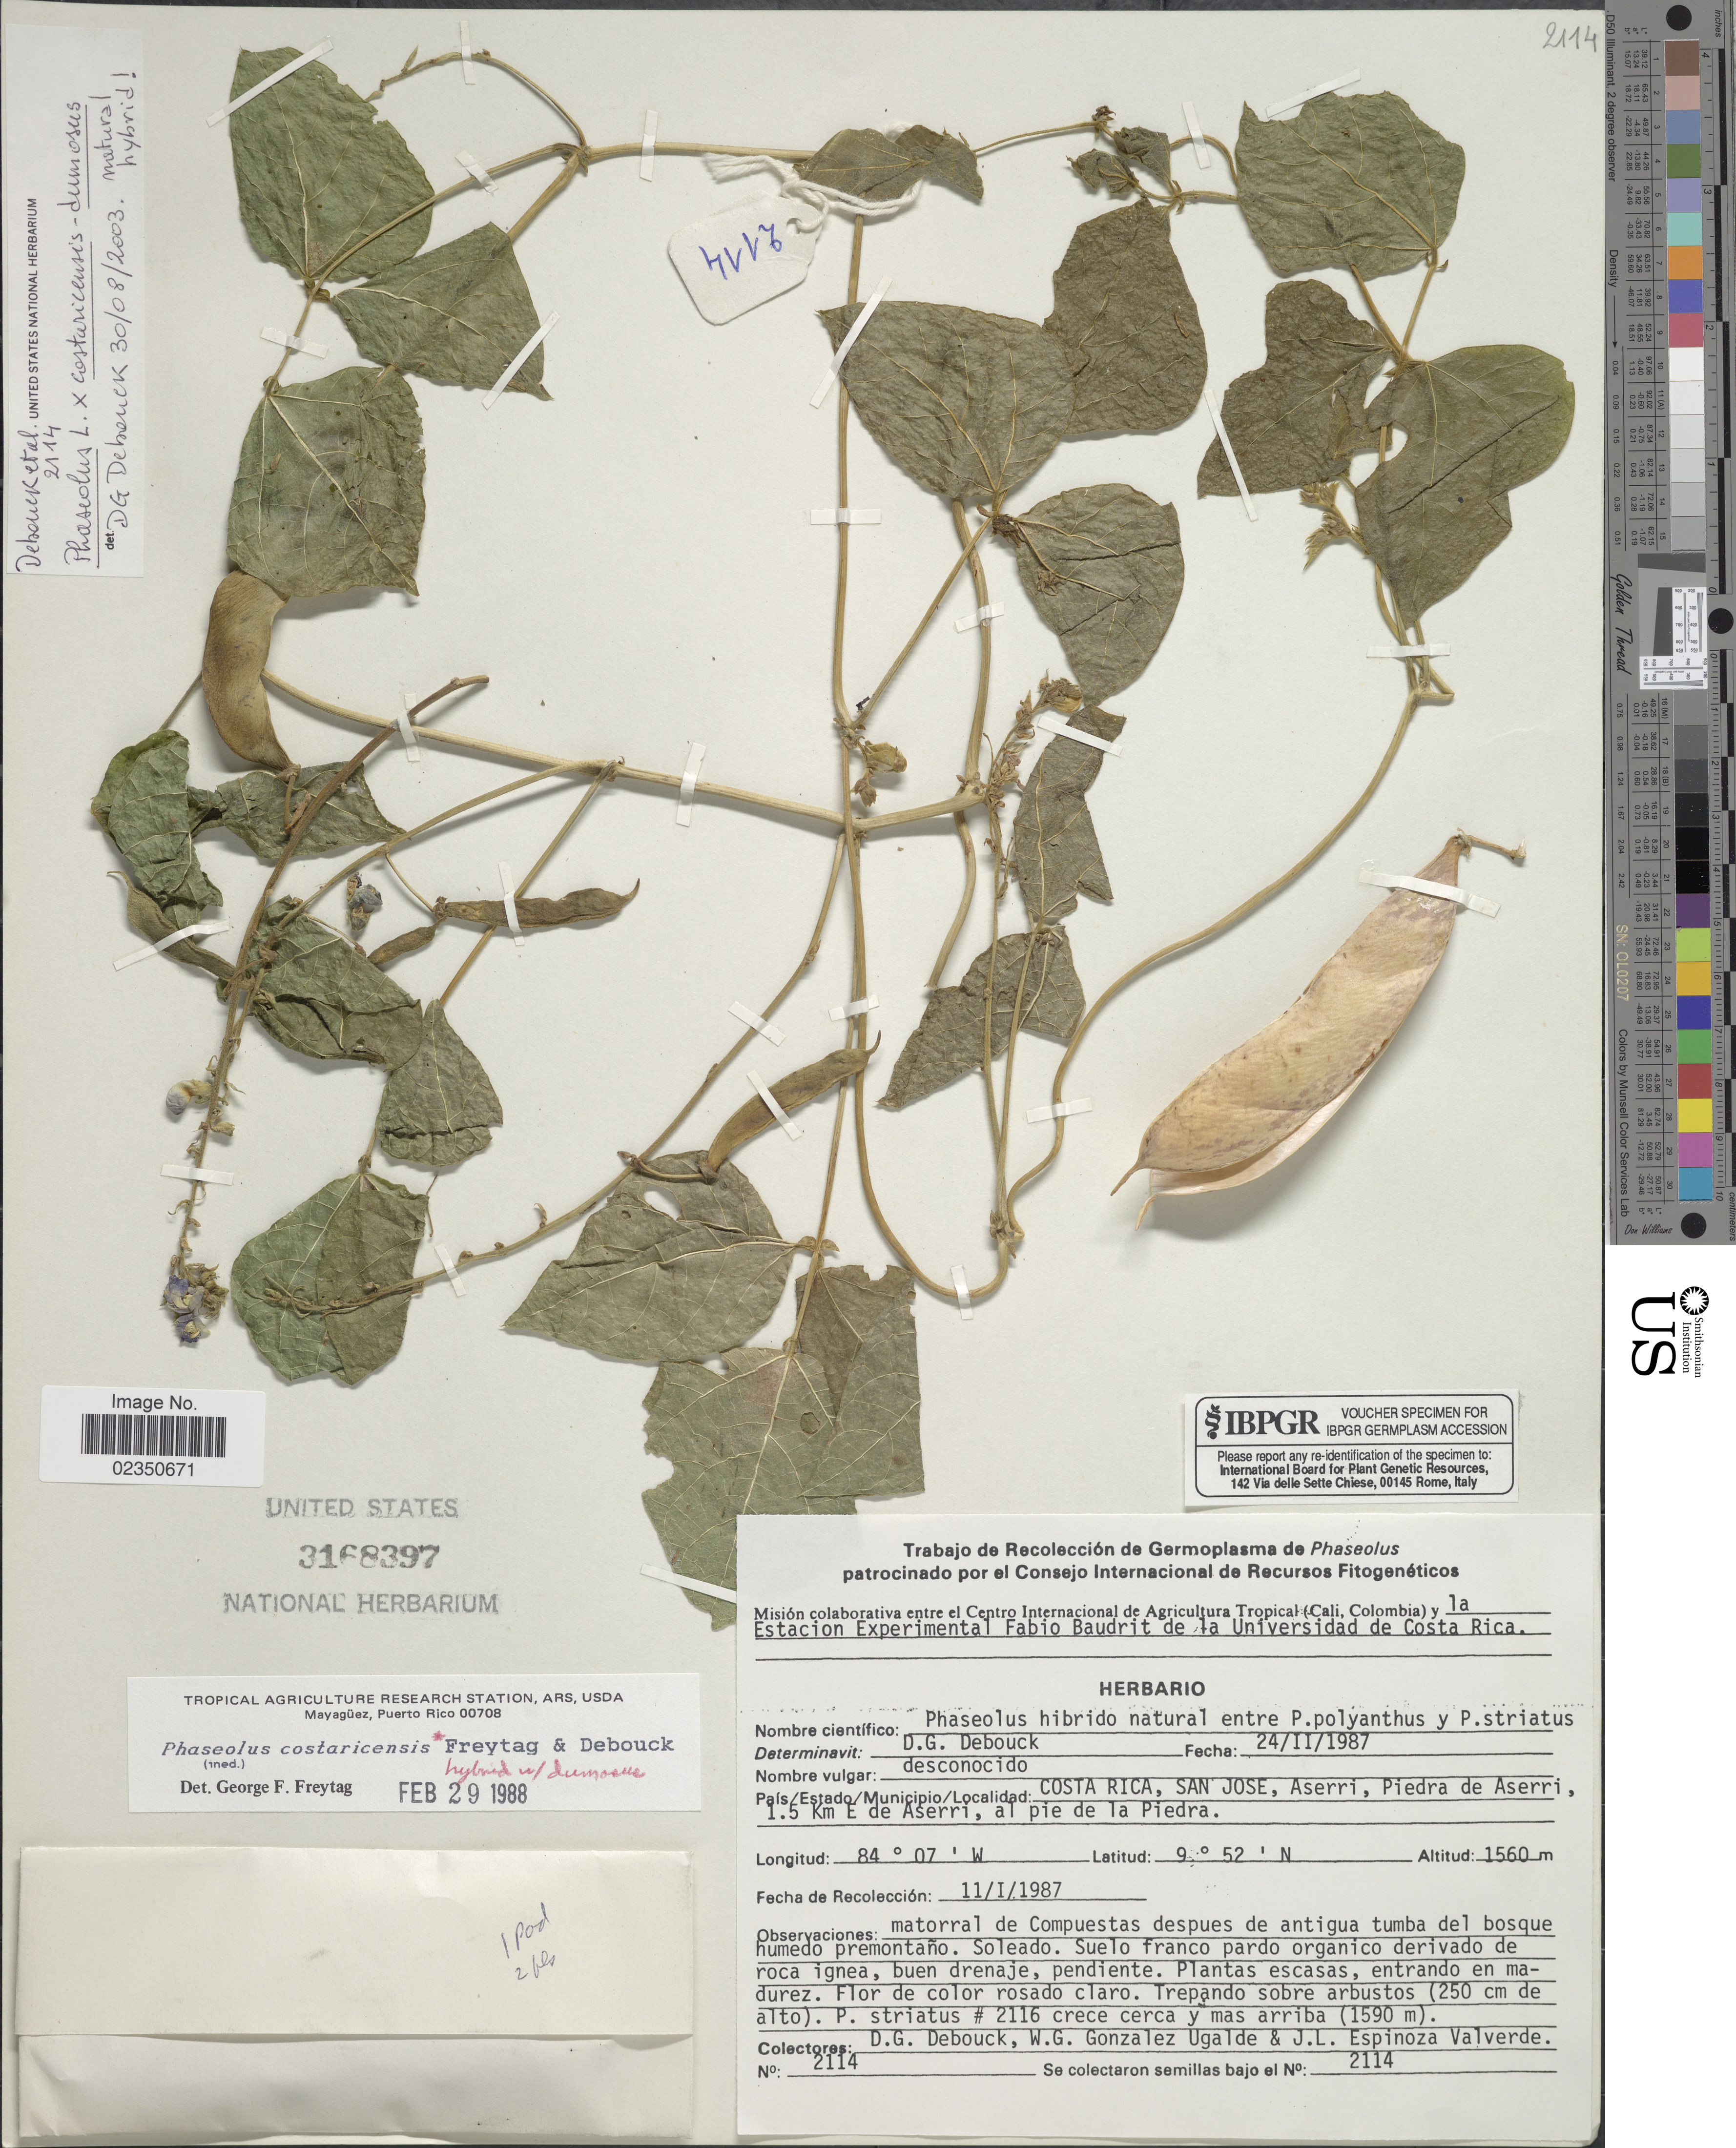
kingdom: Plantae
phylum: Tracheophyta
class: Magnoliopsida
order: Fabales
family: Fabaceae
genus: Phaseolus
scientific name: Phaseolus costaricensis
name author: Freytag & Debouck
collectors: D. Debouck, W. Gonzalez U. & J. Espinoza Valverde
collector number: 2114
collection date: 1987-01-11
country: Costa Rica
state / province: San José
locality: Aserri, Pidra de Aserri, 1.5 Km E de Aserri, al pie de la Piedra.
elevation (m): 1560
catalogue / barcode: US 3168397